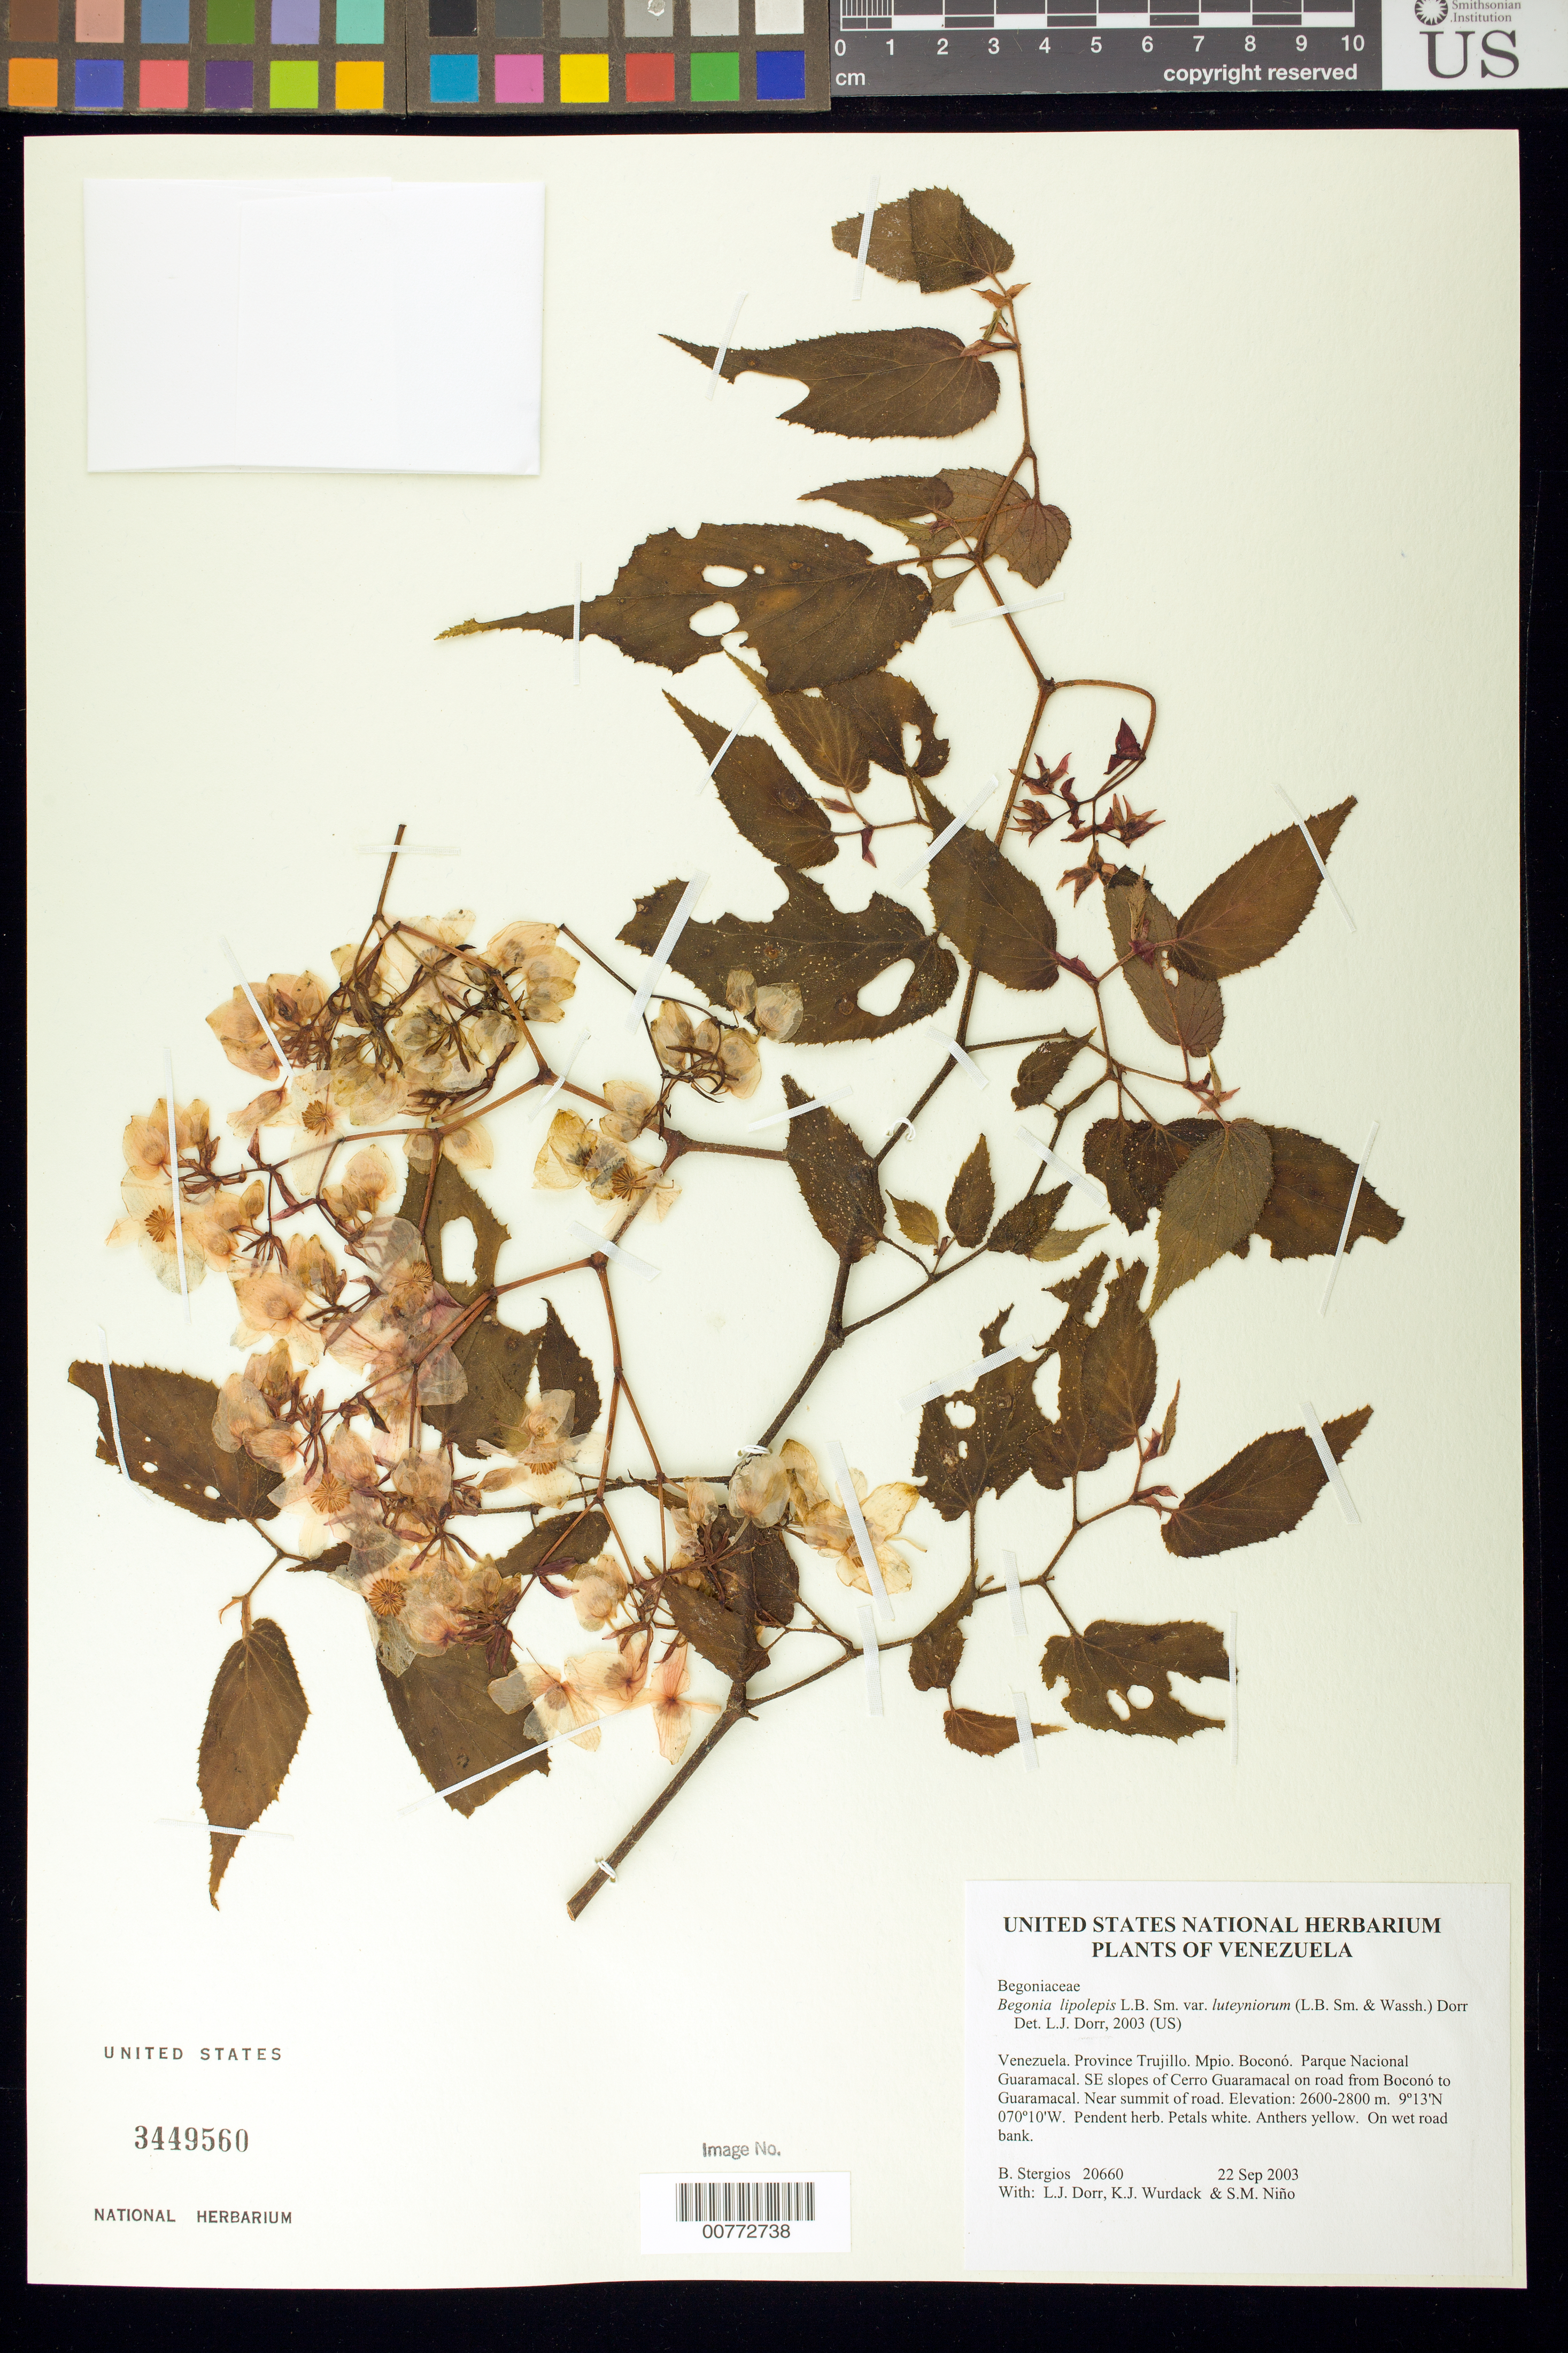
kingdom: Plantae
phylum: Tracheophyta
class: Magnoliopsida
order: Cucurbitales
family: Begoniaceae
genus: Begonia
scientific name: Begonia luteyniorum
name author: (L.B. Sm. & Wassh.) Jara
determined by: Dorr, L. J., (BOT), Smithsonian Institution - National Museum of Natural History (UNITED STATES)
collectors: B. G. Stergios, L. J. Dorr, K. Wurdack & S. M. Niño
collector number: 20660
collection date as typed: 22 Sep 2003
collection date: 2003-09-22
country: Venezuela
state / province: Trujillo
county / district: Boconó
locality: Parque Nacional Guaramacal. SE slopes of Cerro Guaramacal on road from Boconó to Guaramacal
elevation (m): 2600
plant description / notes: CTES, PORT, US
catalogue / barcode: US 3449560